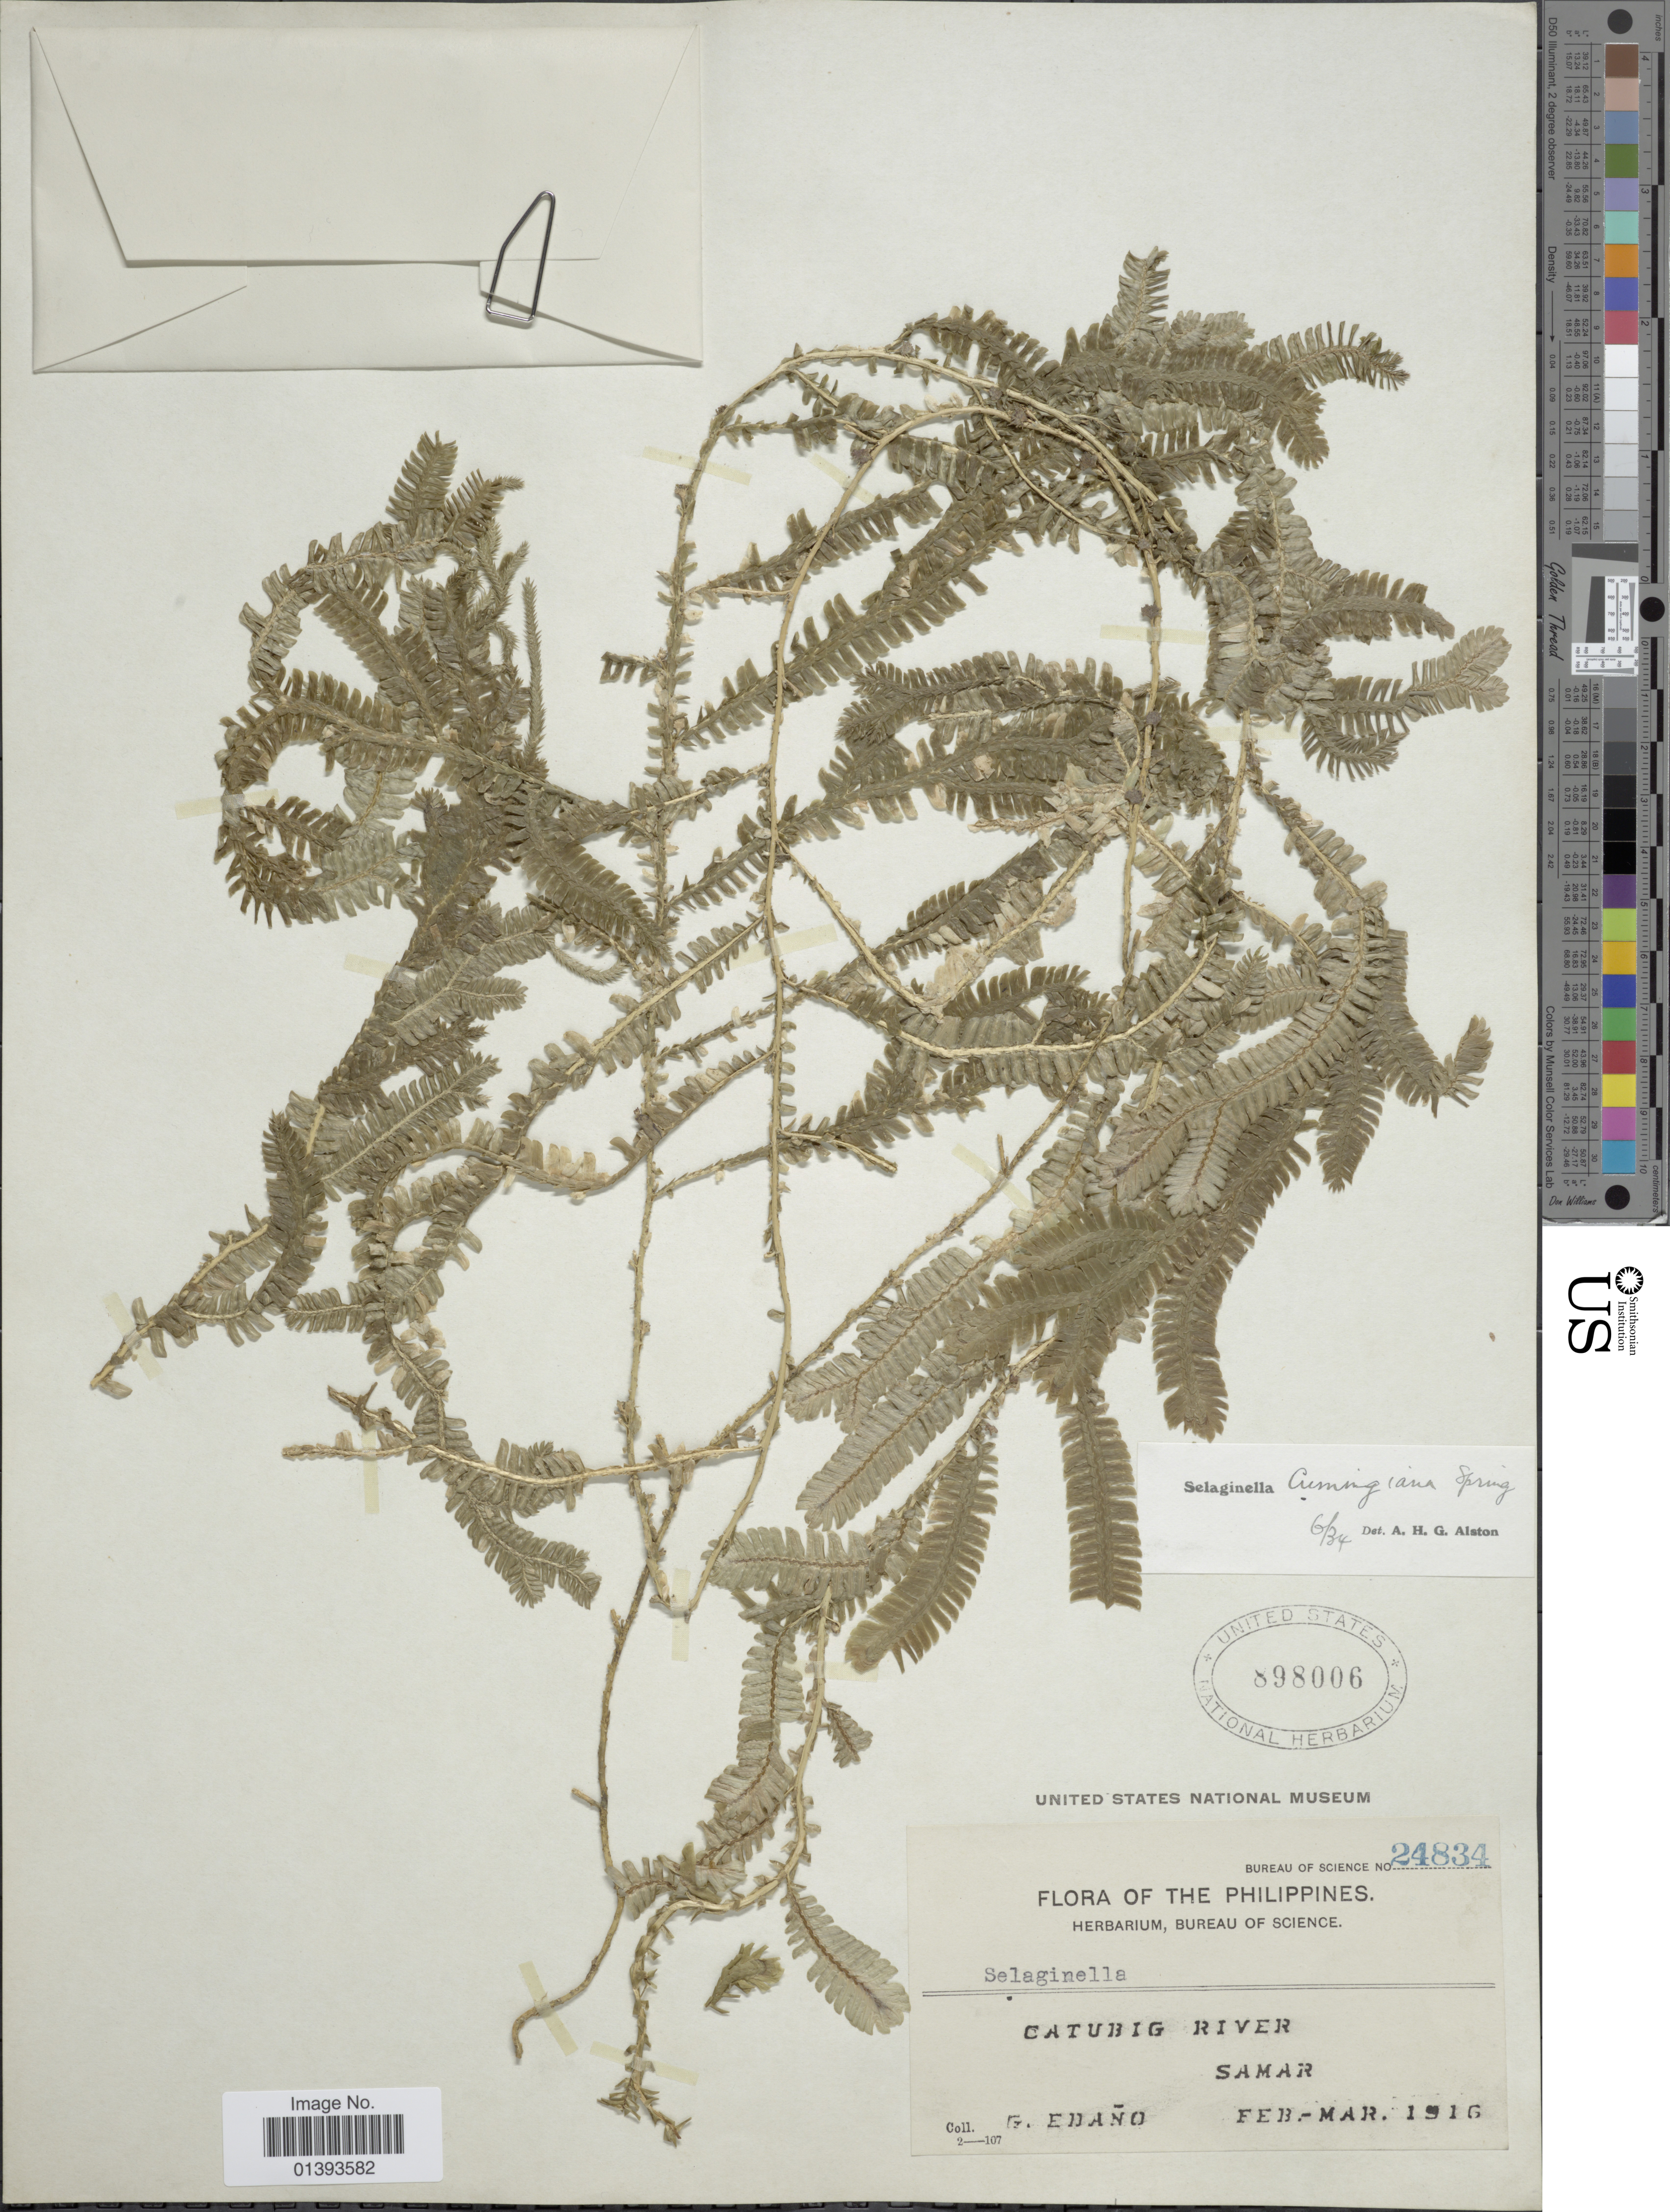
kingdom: Plantae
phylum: Tracheophyta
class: Lycopodiopsida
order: Selaginellales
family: Selaginellaceae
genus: Selaginella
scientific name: Selaginella cumingiana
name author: Spring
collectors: G. E. Edaño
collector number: Bureau of Science 24834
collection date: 1916-02/1916-03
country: Philippines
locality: Catubig River, Samar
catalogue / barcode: US 898006